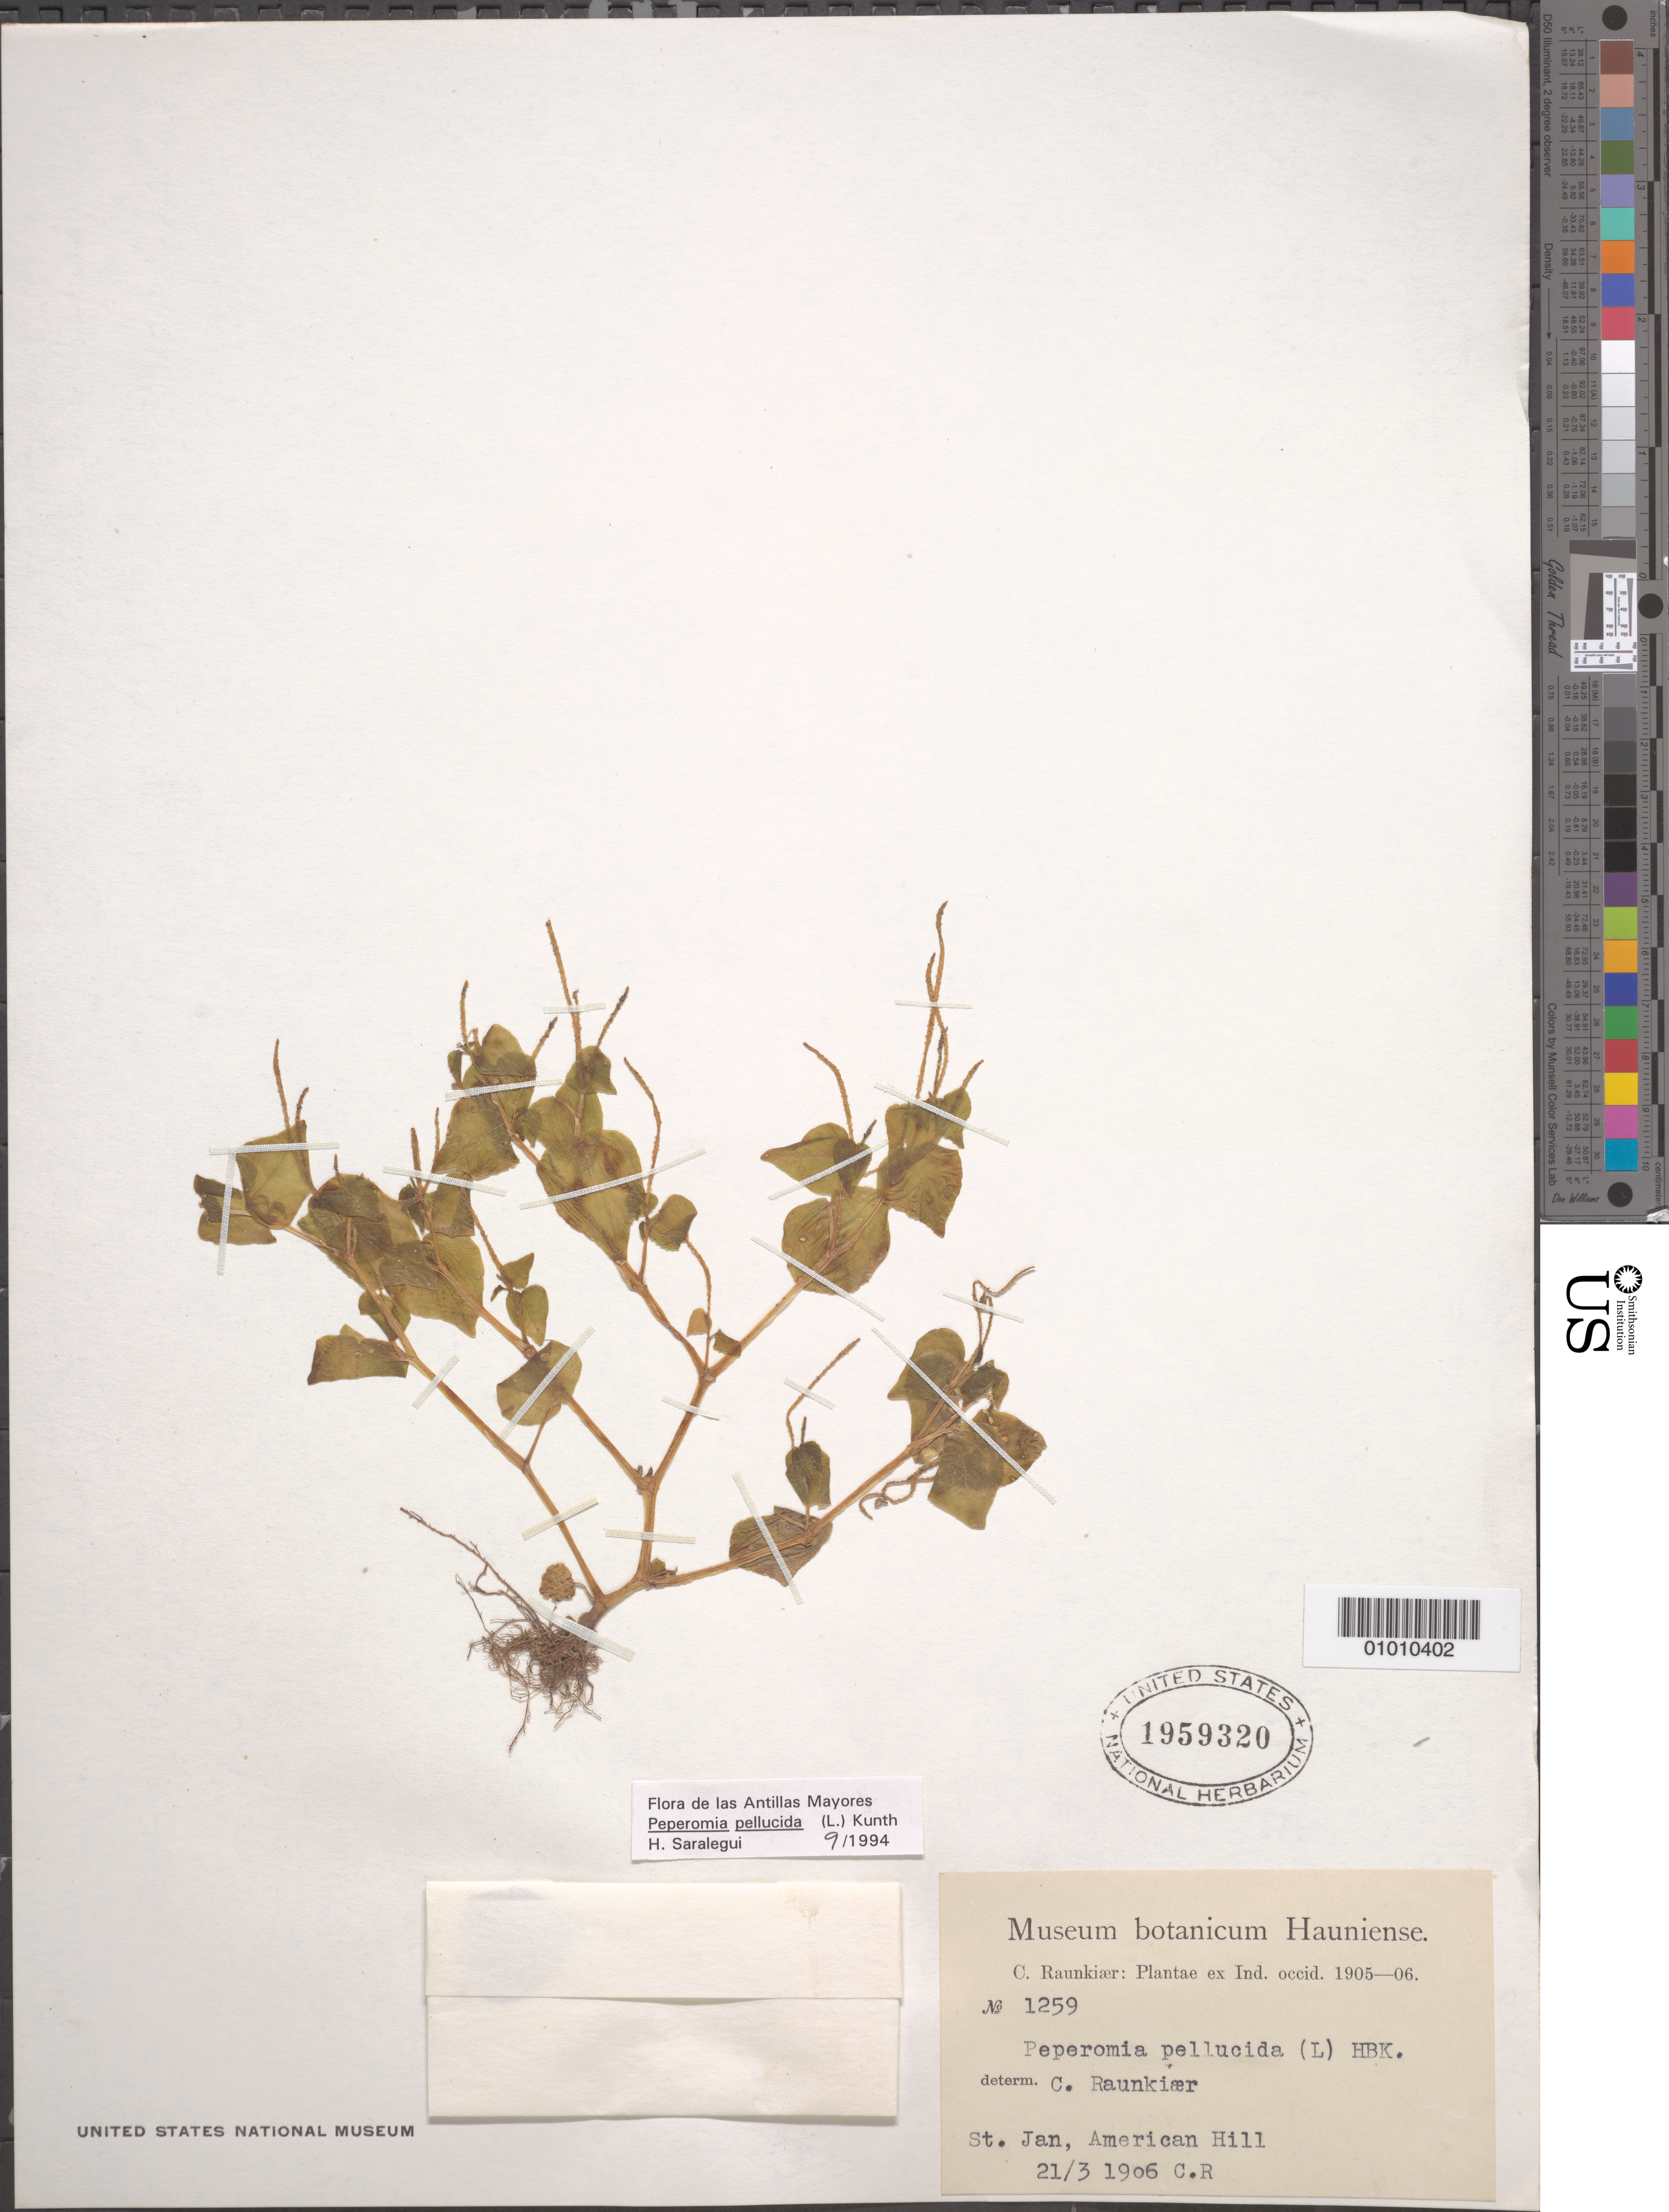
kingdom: Plantae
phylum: Tracheophyta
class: Magnoliopsida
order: Piperales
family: Piperaceae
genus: Peperomia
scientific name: Peperomia pellucida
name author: (L.) Kunth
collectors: C. Raunkiær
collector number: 1259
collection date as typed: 21 Mar 1906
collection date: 1906-03-21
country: U.S. Virgin Islands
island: St. John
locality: St. Jan, American Hill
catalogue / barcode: US 1959320